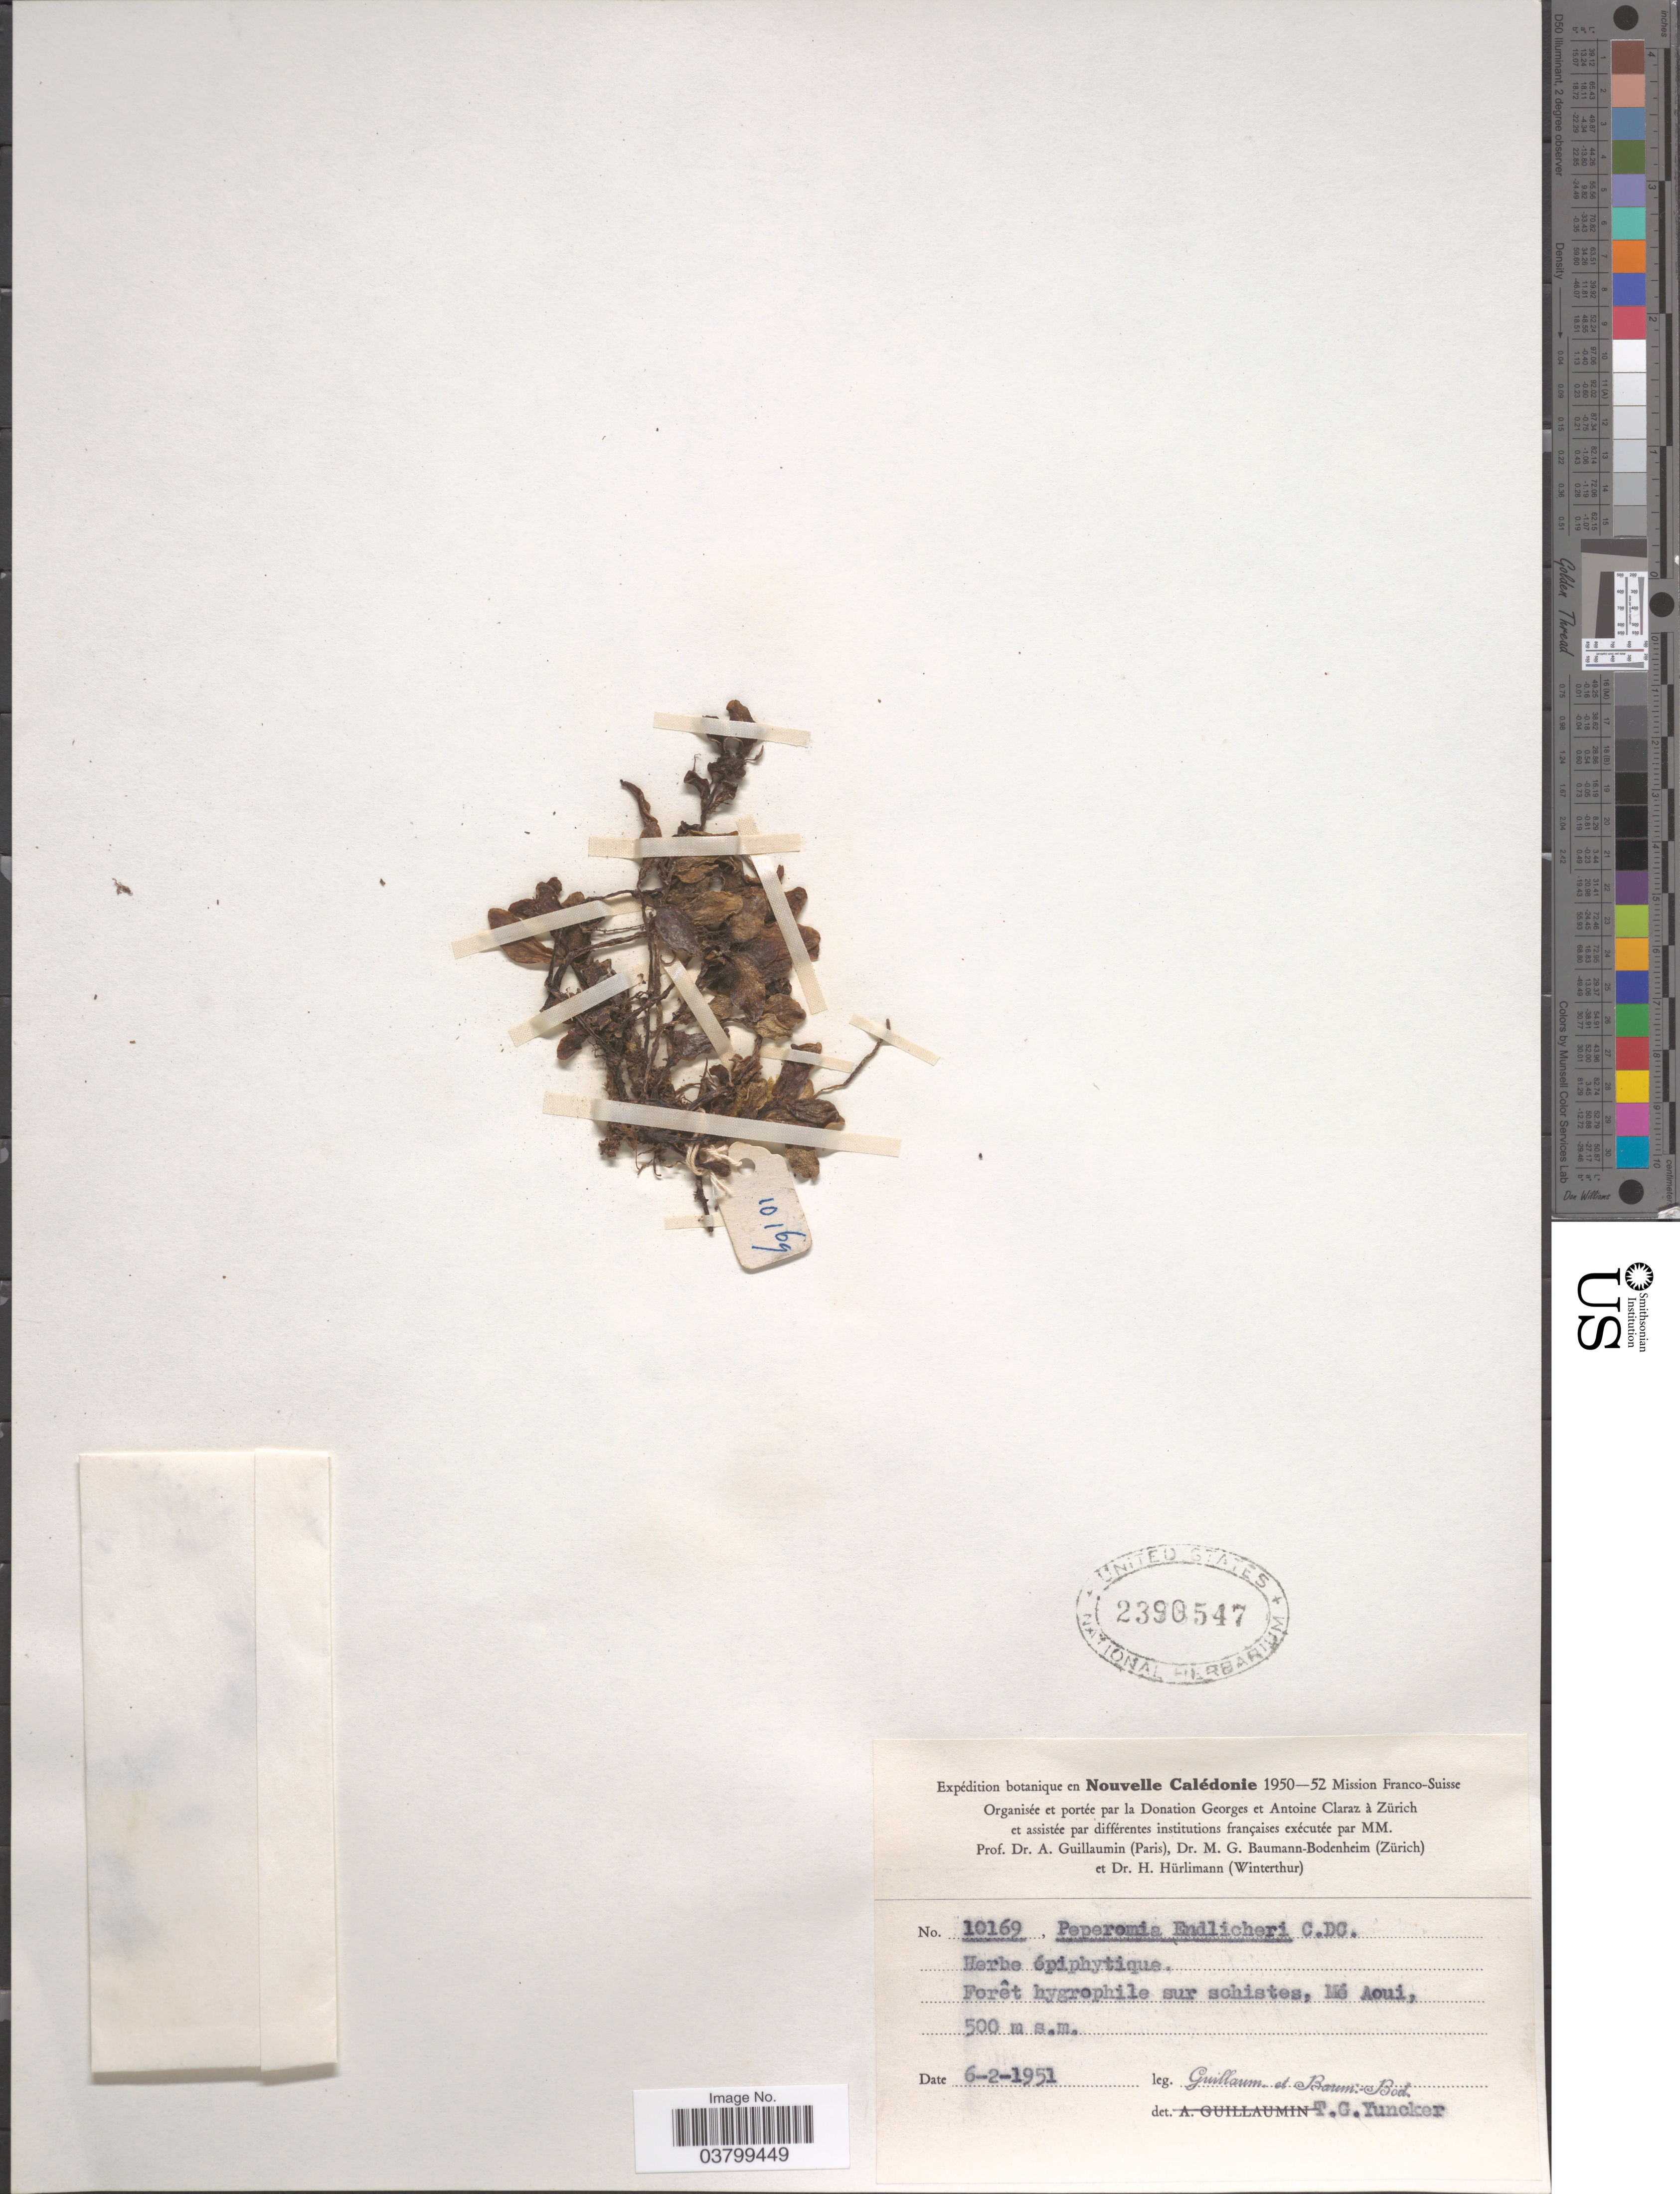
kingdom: Plantae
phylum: Tracheophyta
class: Magnoliopsida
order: Piperales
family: Piperaceae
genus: Peperomia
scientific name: Peperomia endlicheri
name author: Miq.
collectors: A. Guillaumin & M. G. Baumann-Bodenheim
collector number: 10169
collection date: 1951-02-06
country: New Caledonia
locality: Nouvelle Calédonie: Forêt hygrophile sur schistes, Mé Aoui.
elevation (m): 500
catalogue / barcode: US 2390547